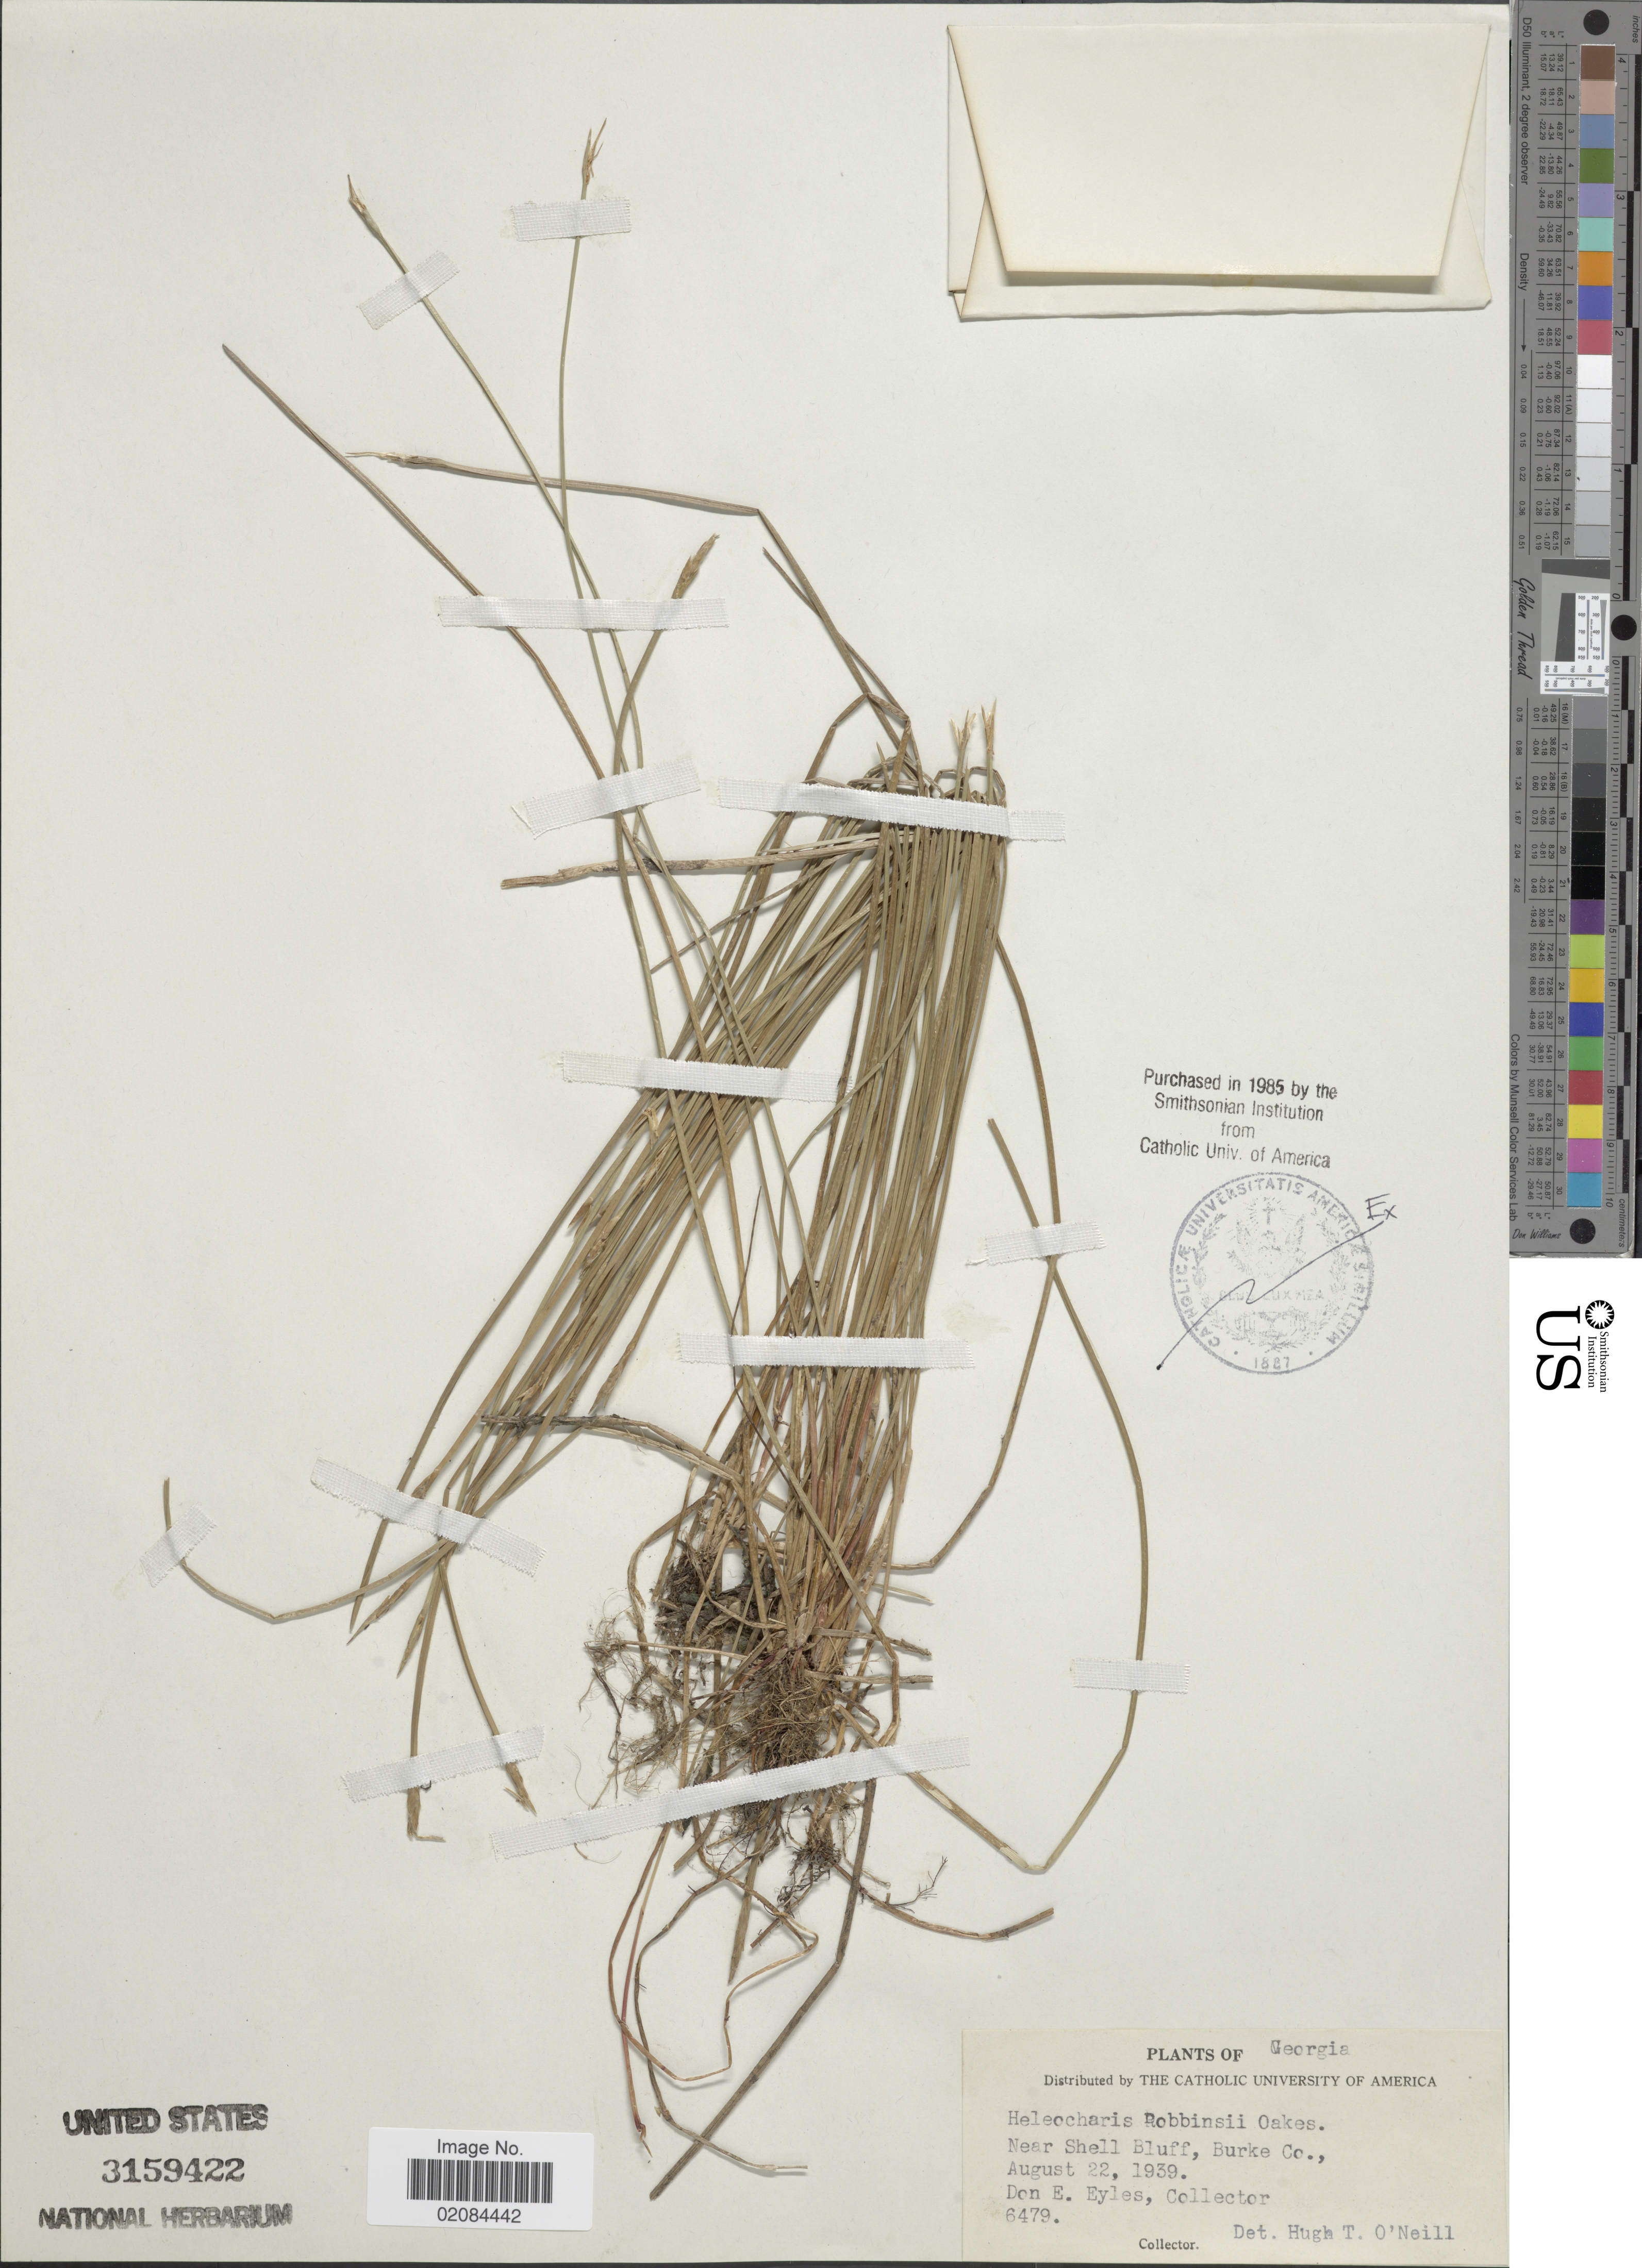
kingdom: Plantae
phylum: Tracheophyta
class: Liliopsida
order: Poales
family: Cyperaceae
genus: Eleocharis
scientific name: Eleocharis robbinsii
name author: Oakes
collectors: D. Eyles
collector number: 6479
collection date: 1939-08-22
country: United States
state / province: Georgia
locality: Near Shell Bluff, Burke Co.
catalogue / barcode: US 3159422